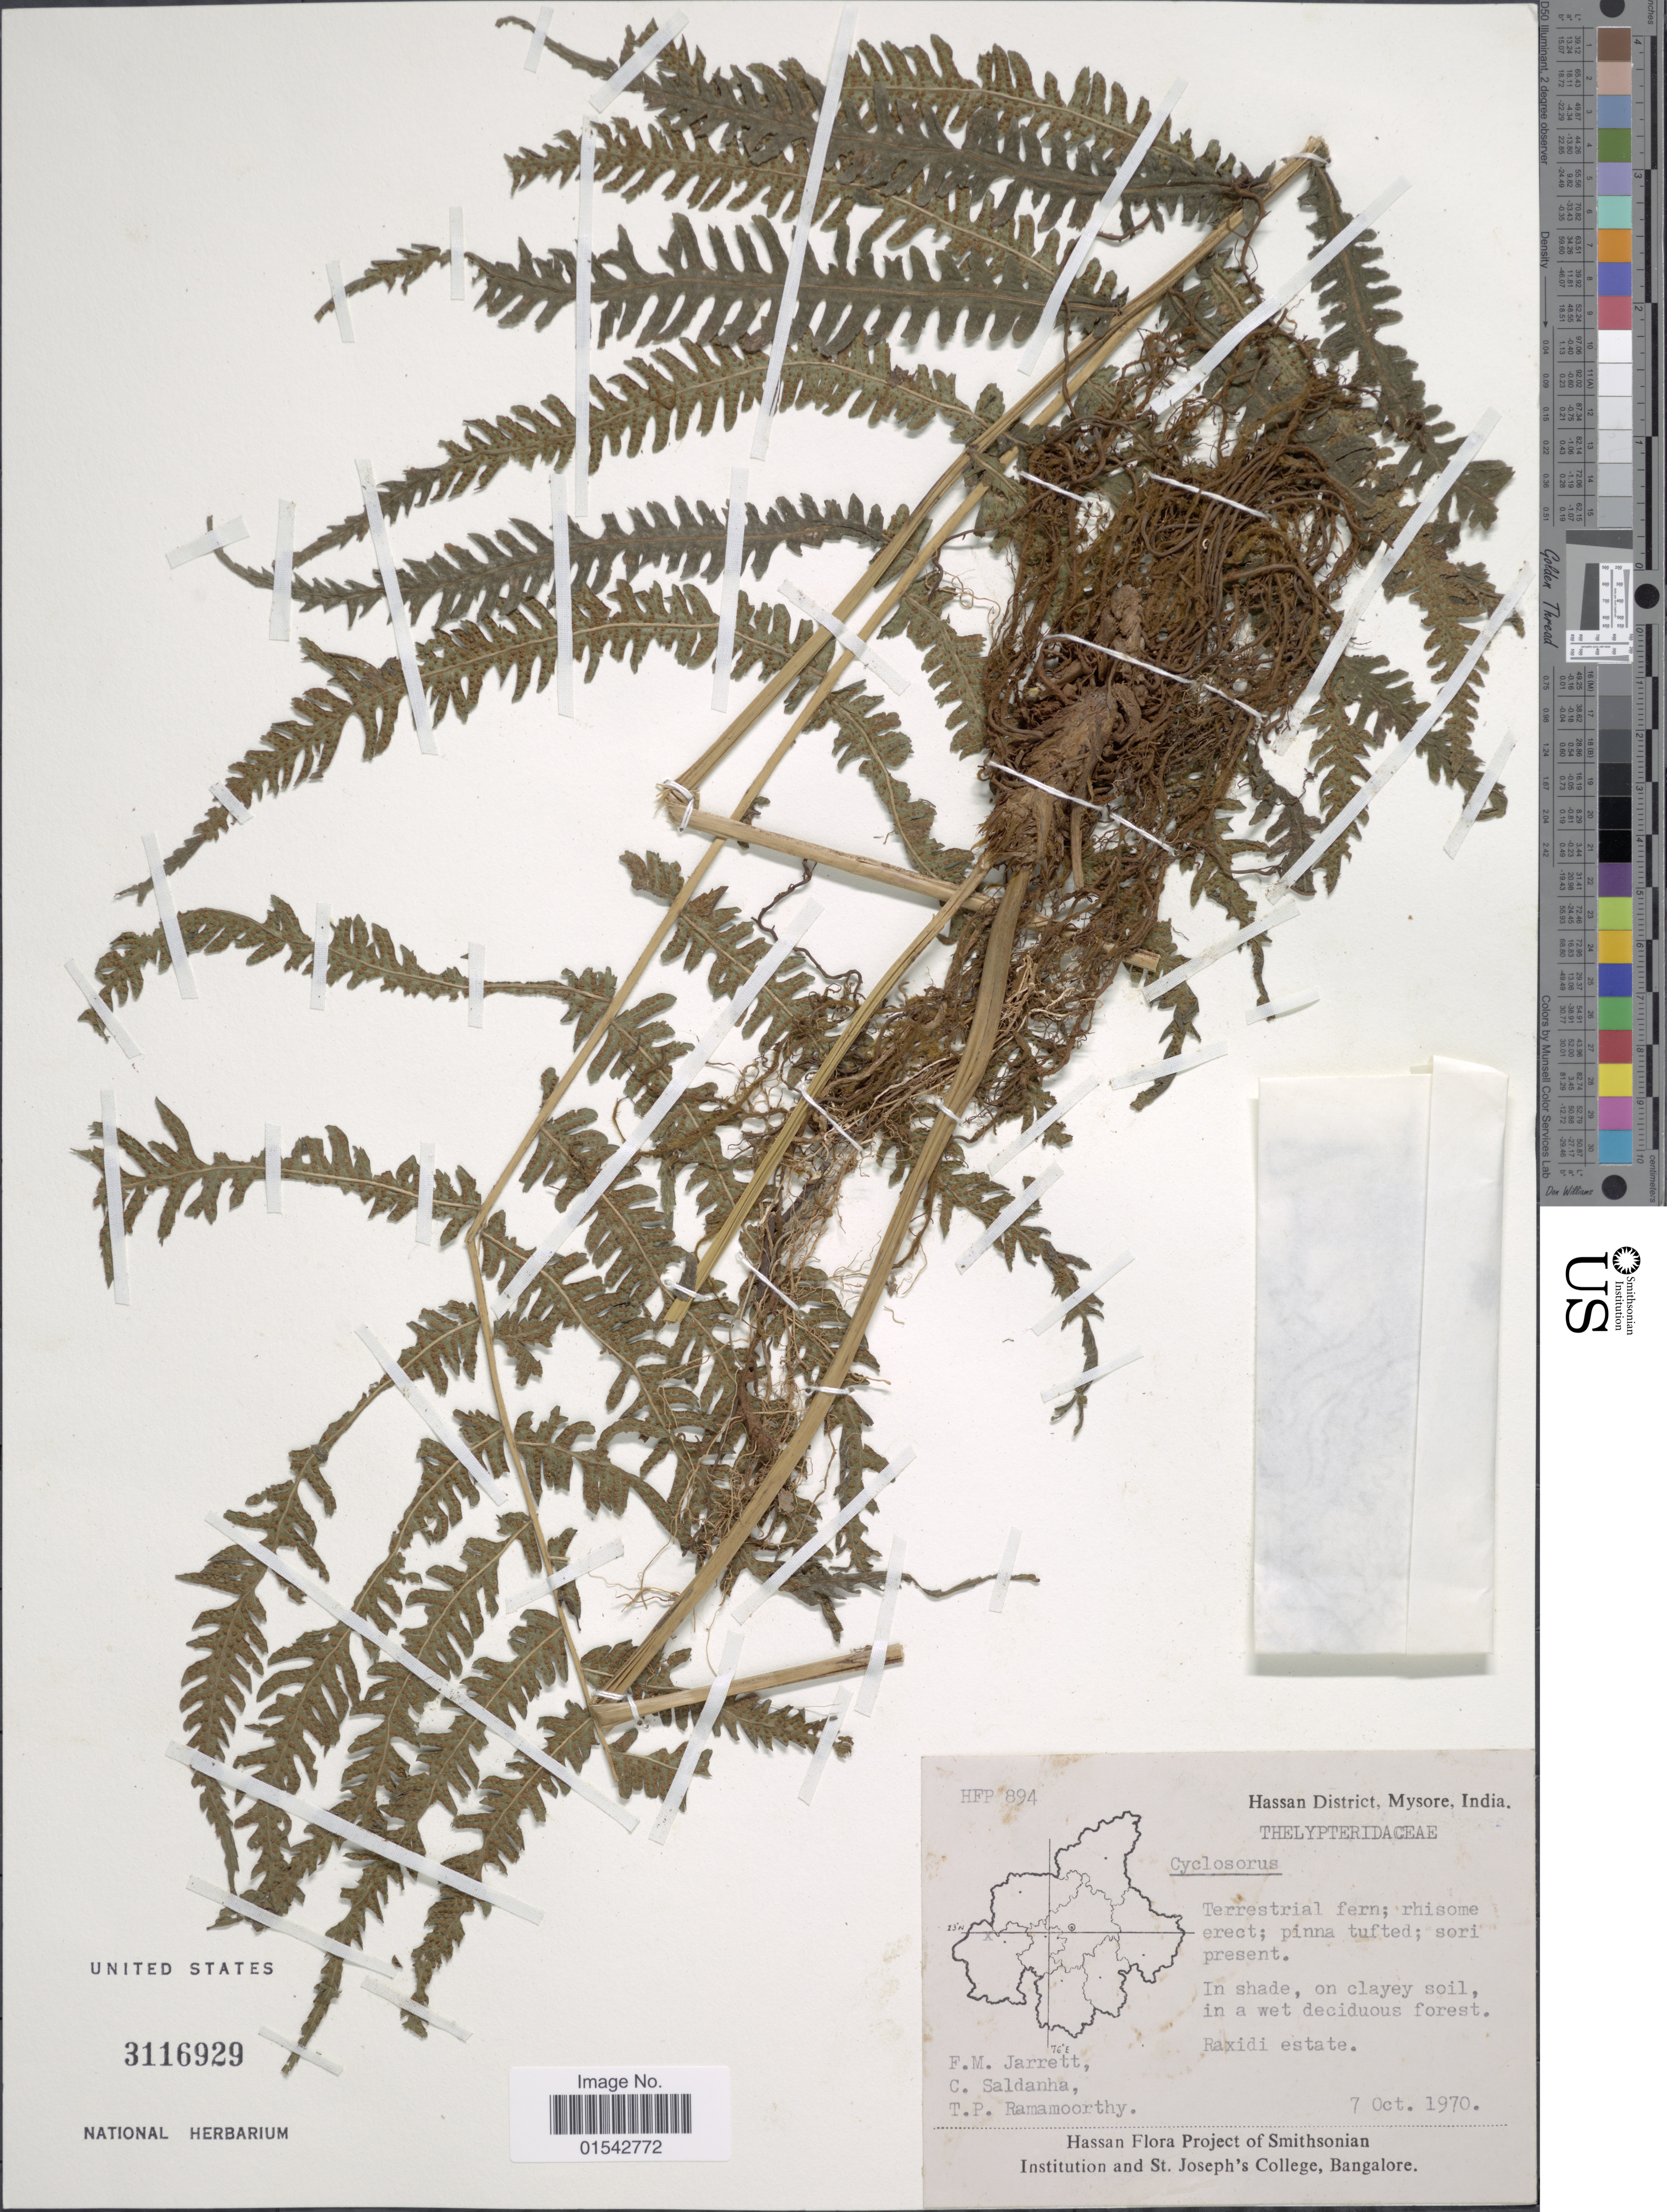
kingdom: Plantae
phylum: Tracheophyta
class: Polypodiopsida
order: Polypodiales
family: Thelypteridaceae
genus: Cyclosorus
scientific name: Cyclosorus sp.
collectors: F. M. Jarrett, C. Saldanha & T. P. Ramamoorthy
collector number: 894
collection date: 1970-10-07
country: India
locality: Hassan District, Mysore, India, Raxidi Estate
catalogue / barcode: US 3116929